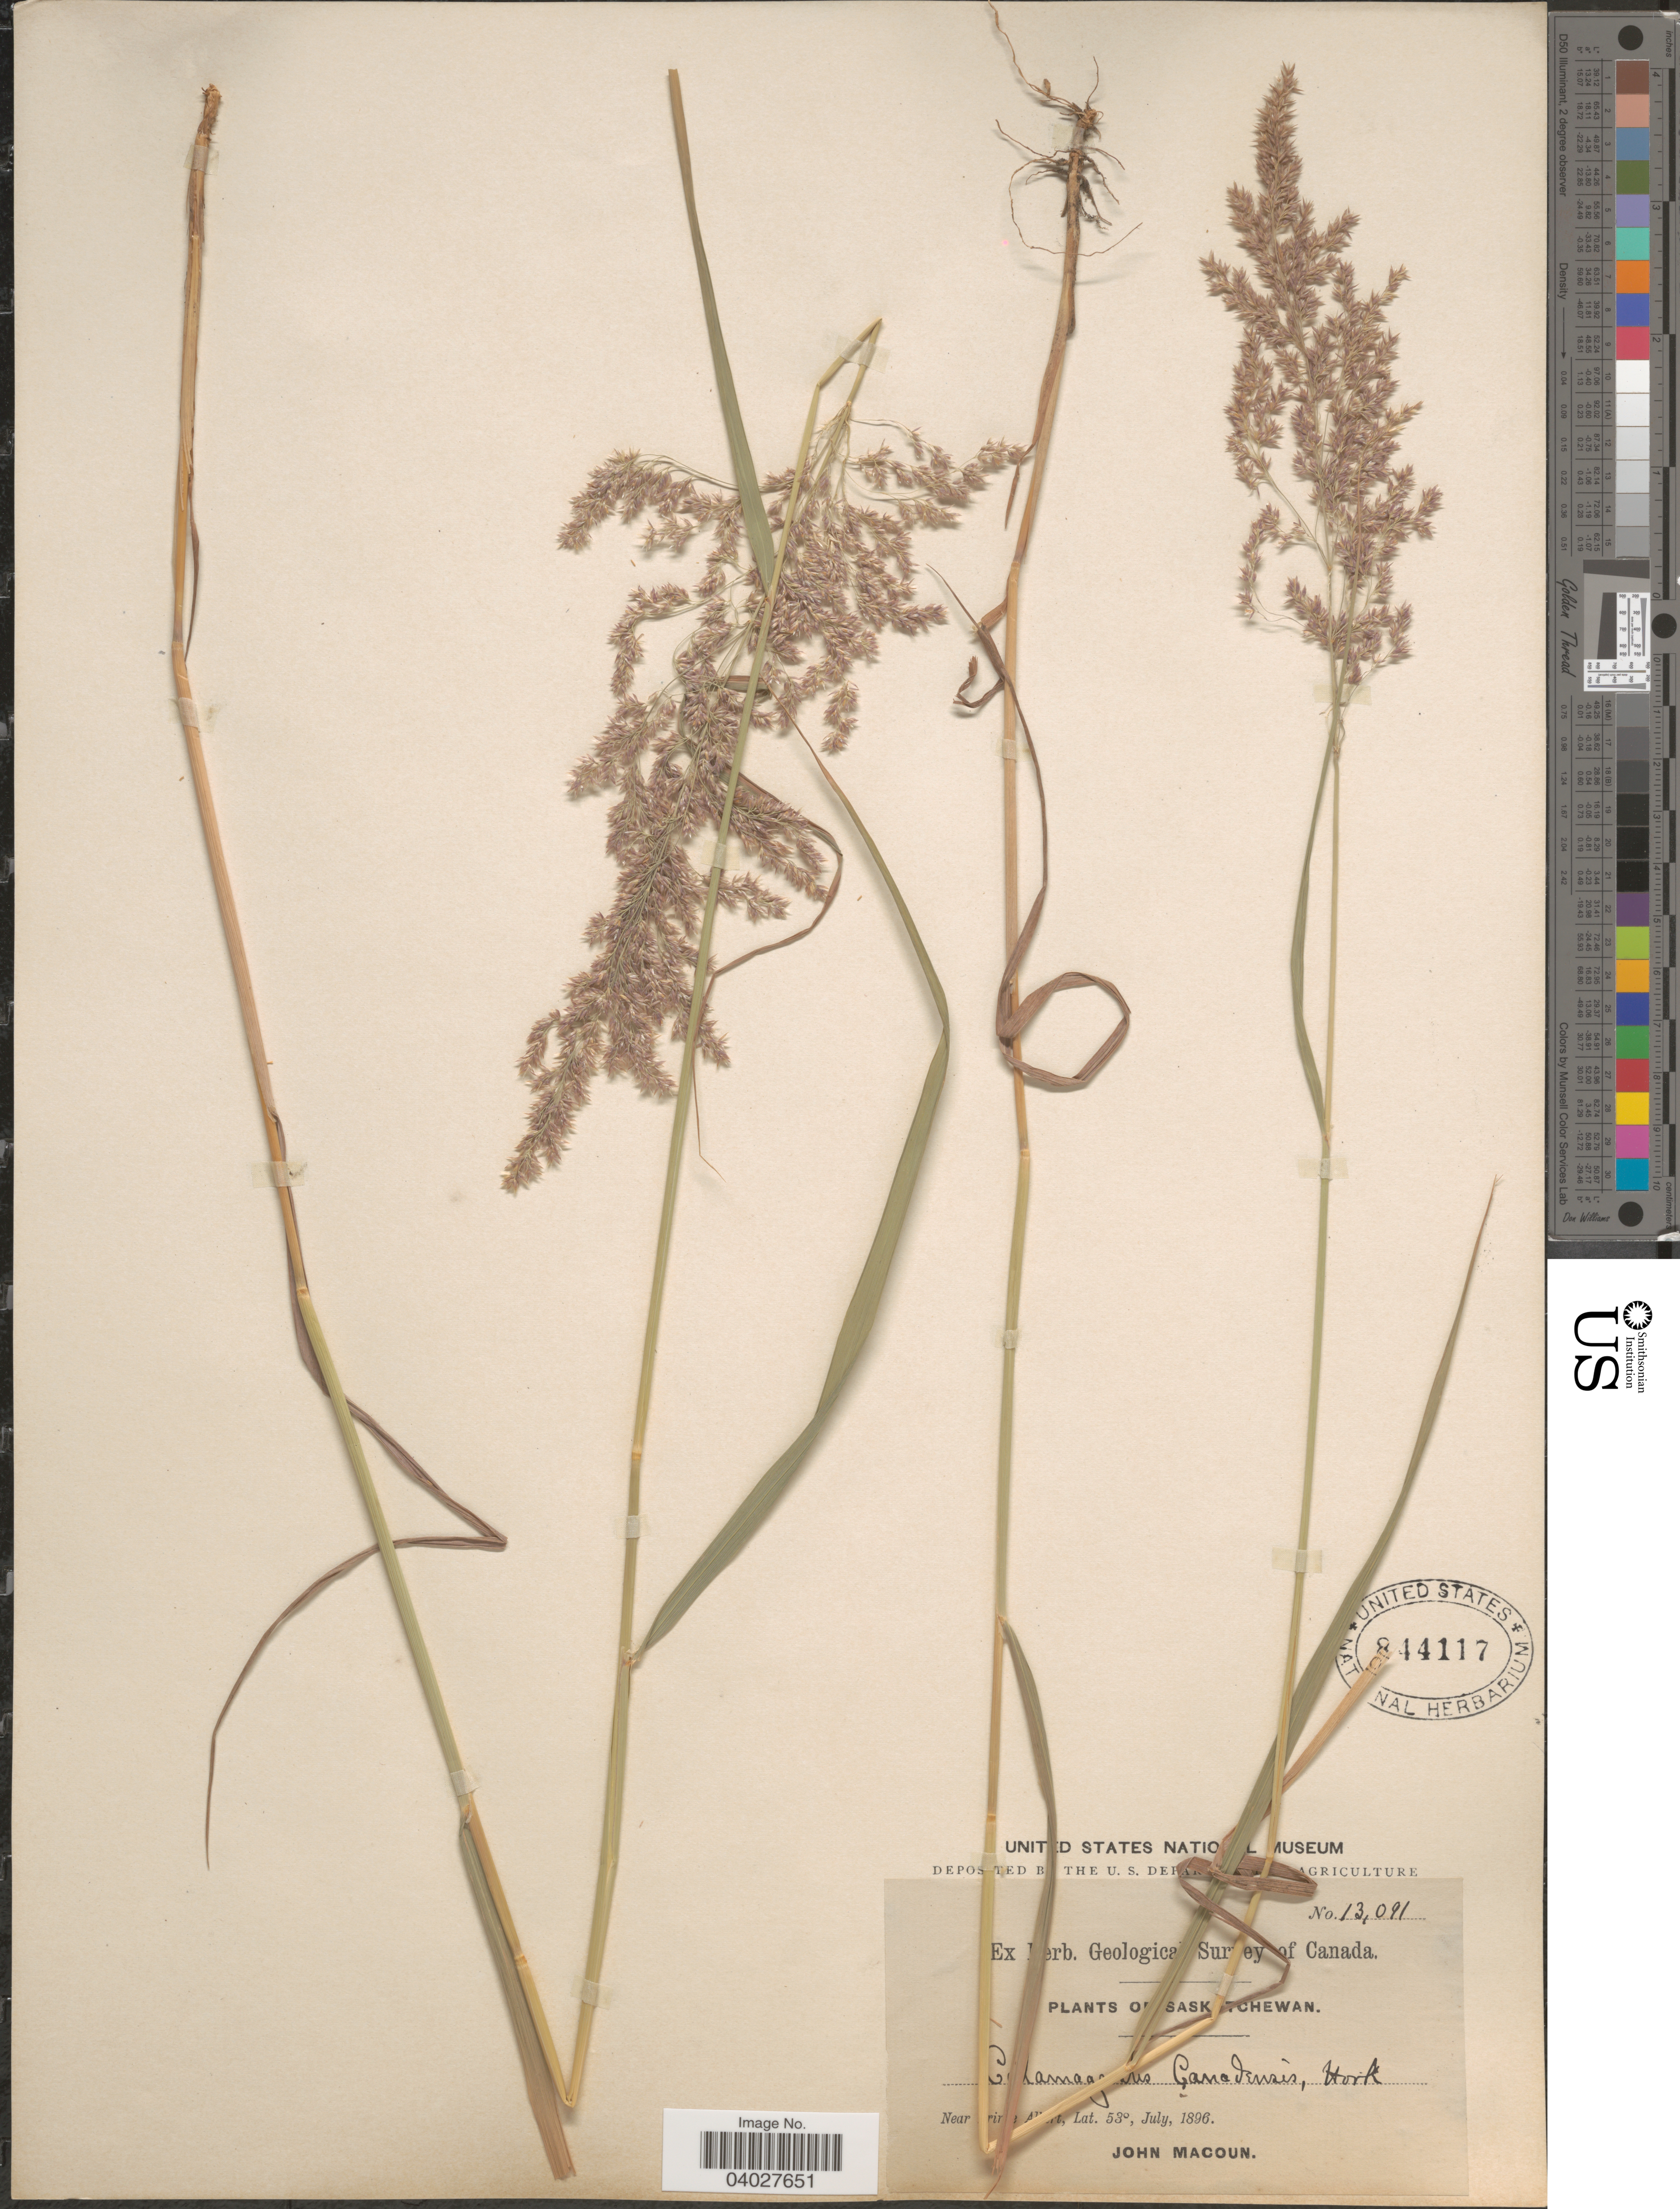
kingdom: Plantae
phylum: Tracheophyta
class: Liliopsida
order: Poales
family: Poaceae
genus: Calamagrostis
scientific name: Calamagrostis canadensis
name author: (Michx.) P. Beauv.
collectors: J. Macoun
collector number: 13091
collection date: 1896-07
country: Canada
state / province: Saskatchewan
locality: Near Prince Albert.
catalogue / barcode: US 844117